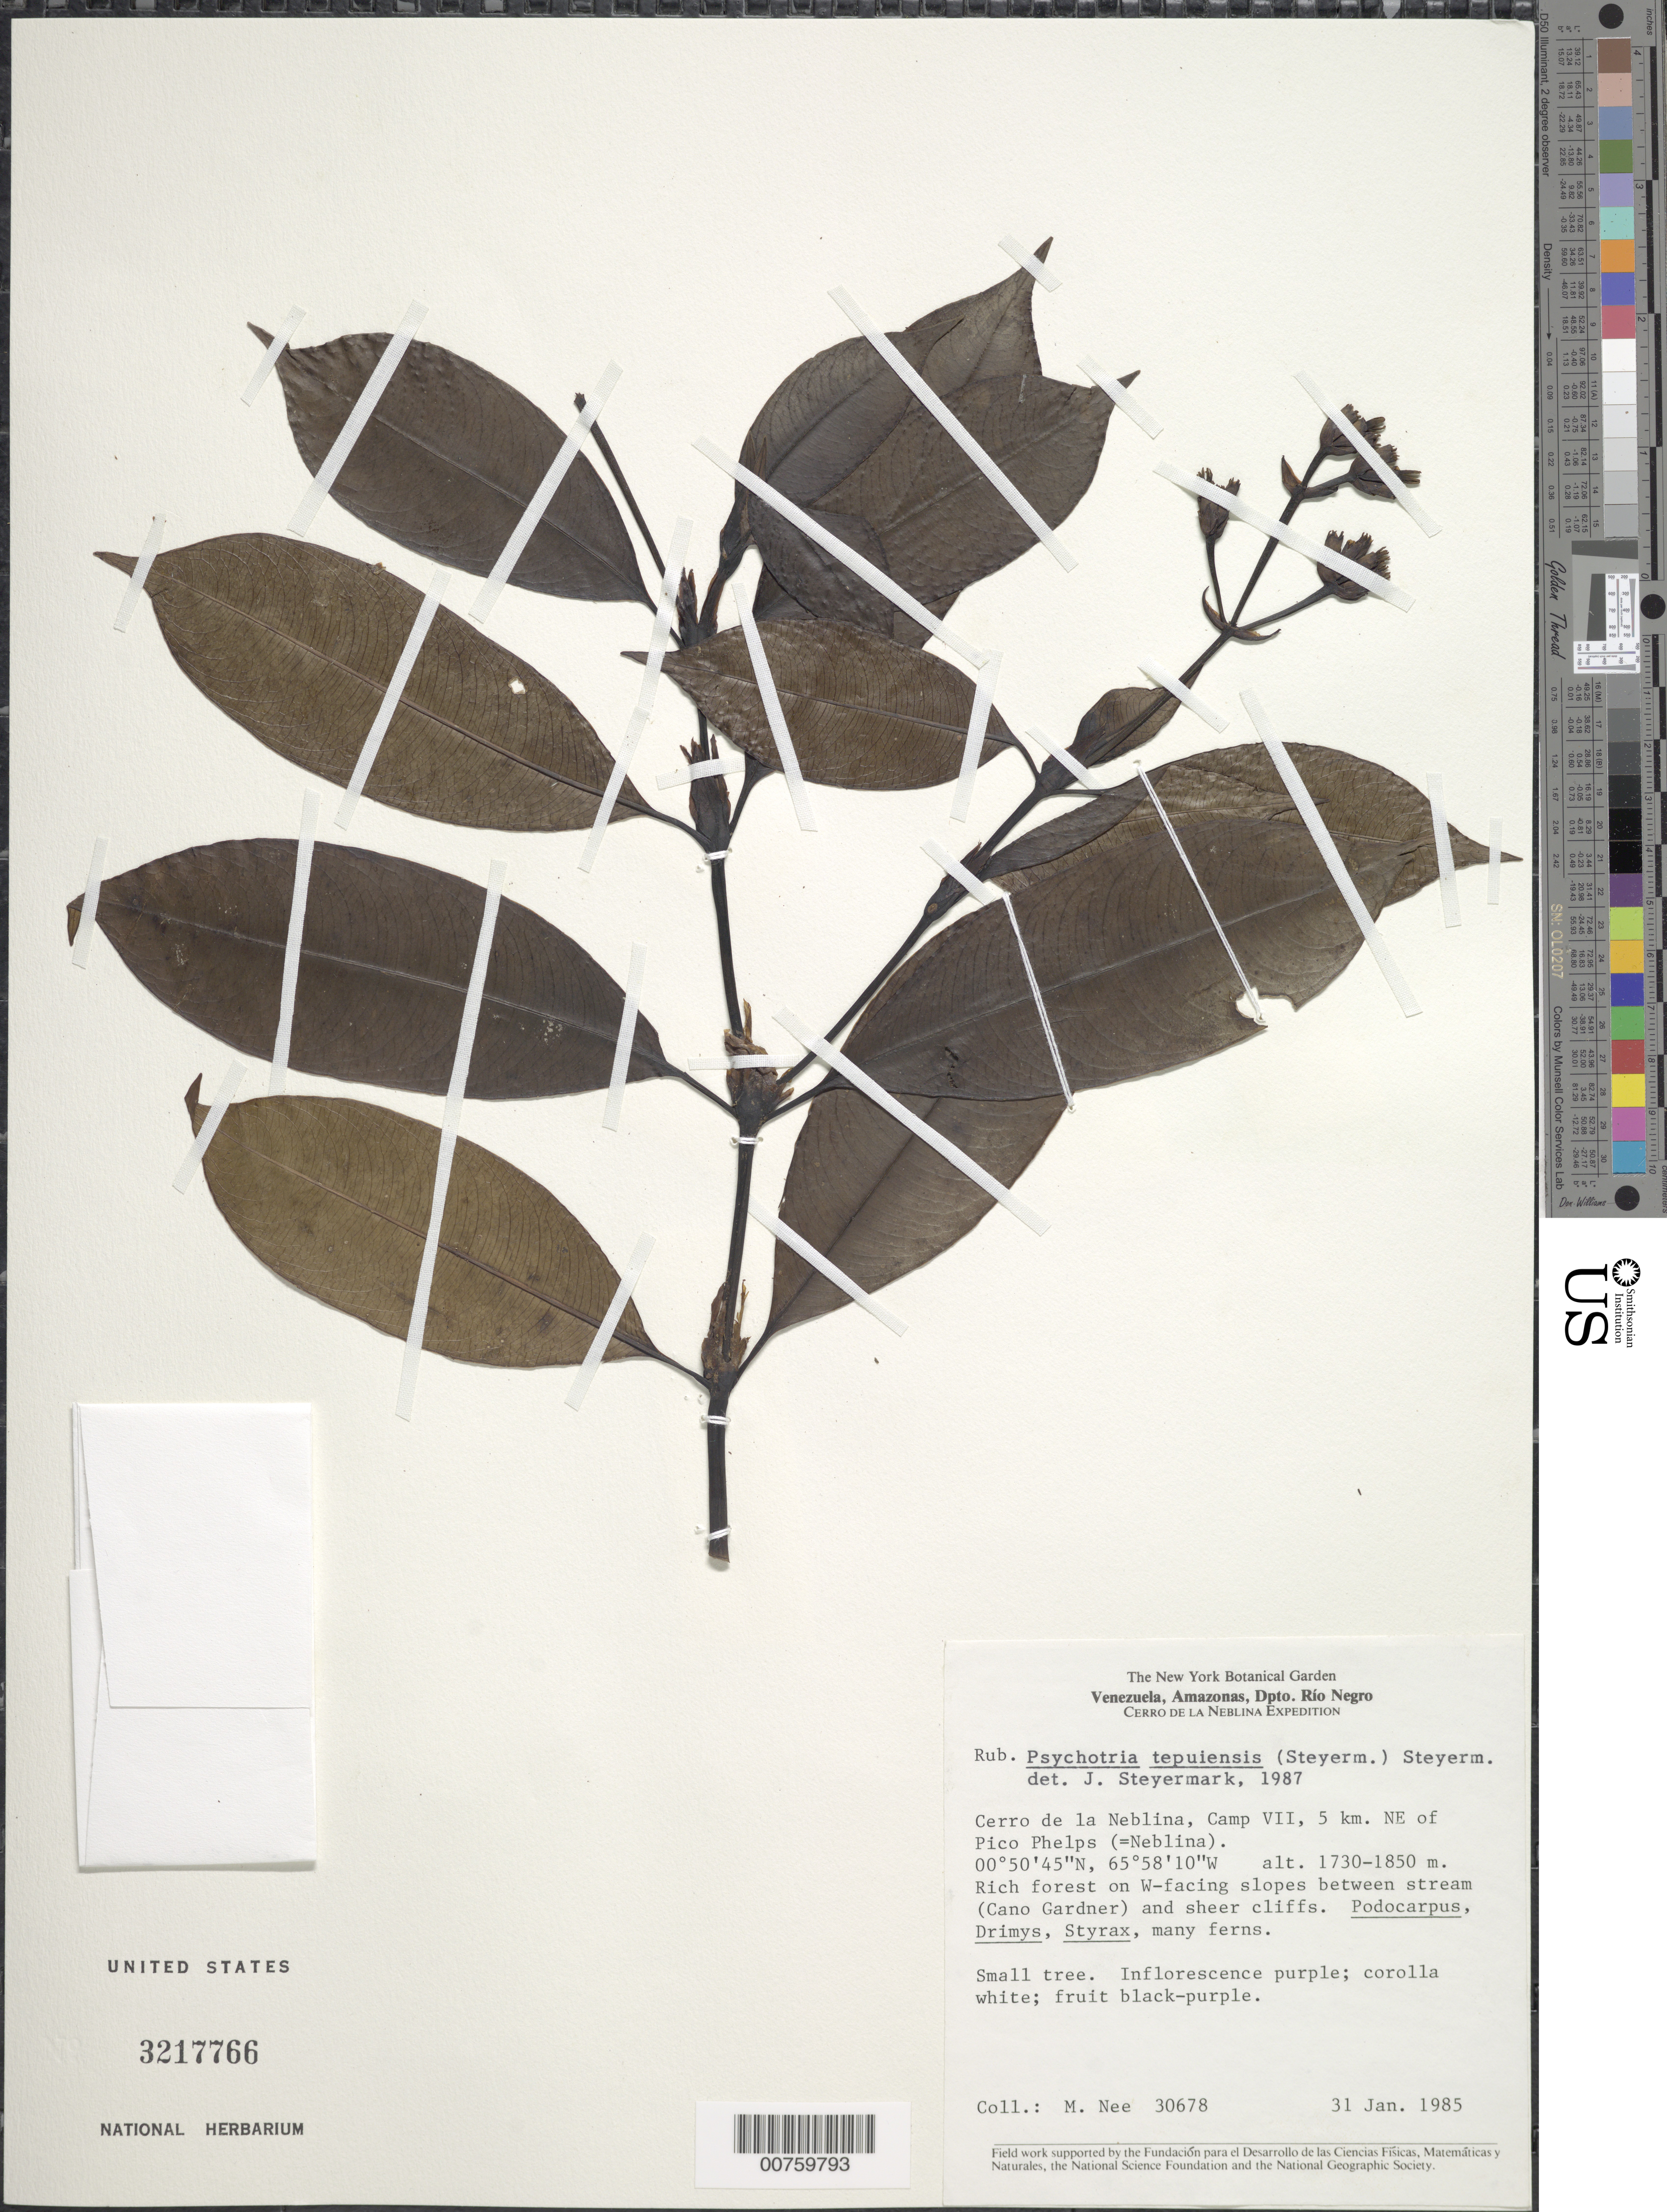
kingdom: Plantae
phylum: Tracheophyta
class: Magnoliopsida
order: Gentianales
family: Rubiaceae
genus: Psychotria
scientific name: Psychotria tepuiensis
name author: (Steyerm.) Steyerm.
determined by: Steyermark, Julian A., (VEN)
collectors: M. Nee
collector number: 30678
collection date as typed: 31-Jan-85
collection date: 1985-01-31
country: Venezuela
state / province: Amazonas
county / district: Río Negro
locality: Cerro de la Neblina, Camp VII, 5 km NE of Pico Phelps (=Neblina)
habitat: Rich forest, W facing slopes betw stream and sheer cliffs, Podocarpus, Drimys, Styrax, many ferns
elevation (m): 1730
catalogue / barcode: US 3217766